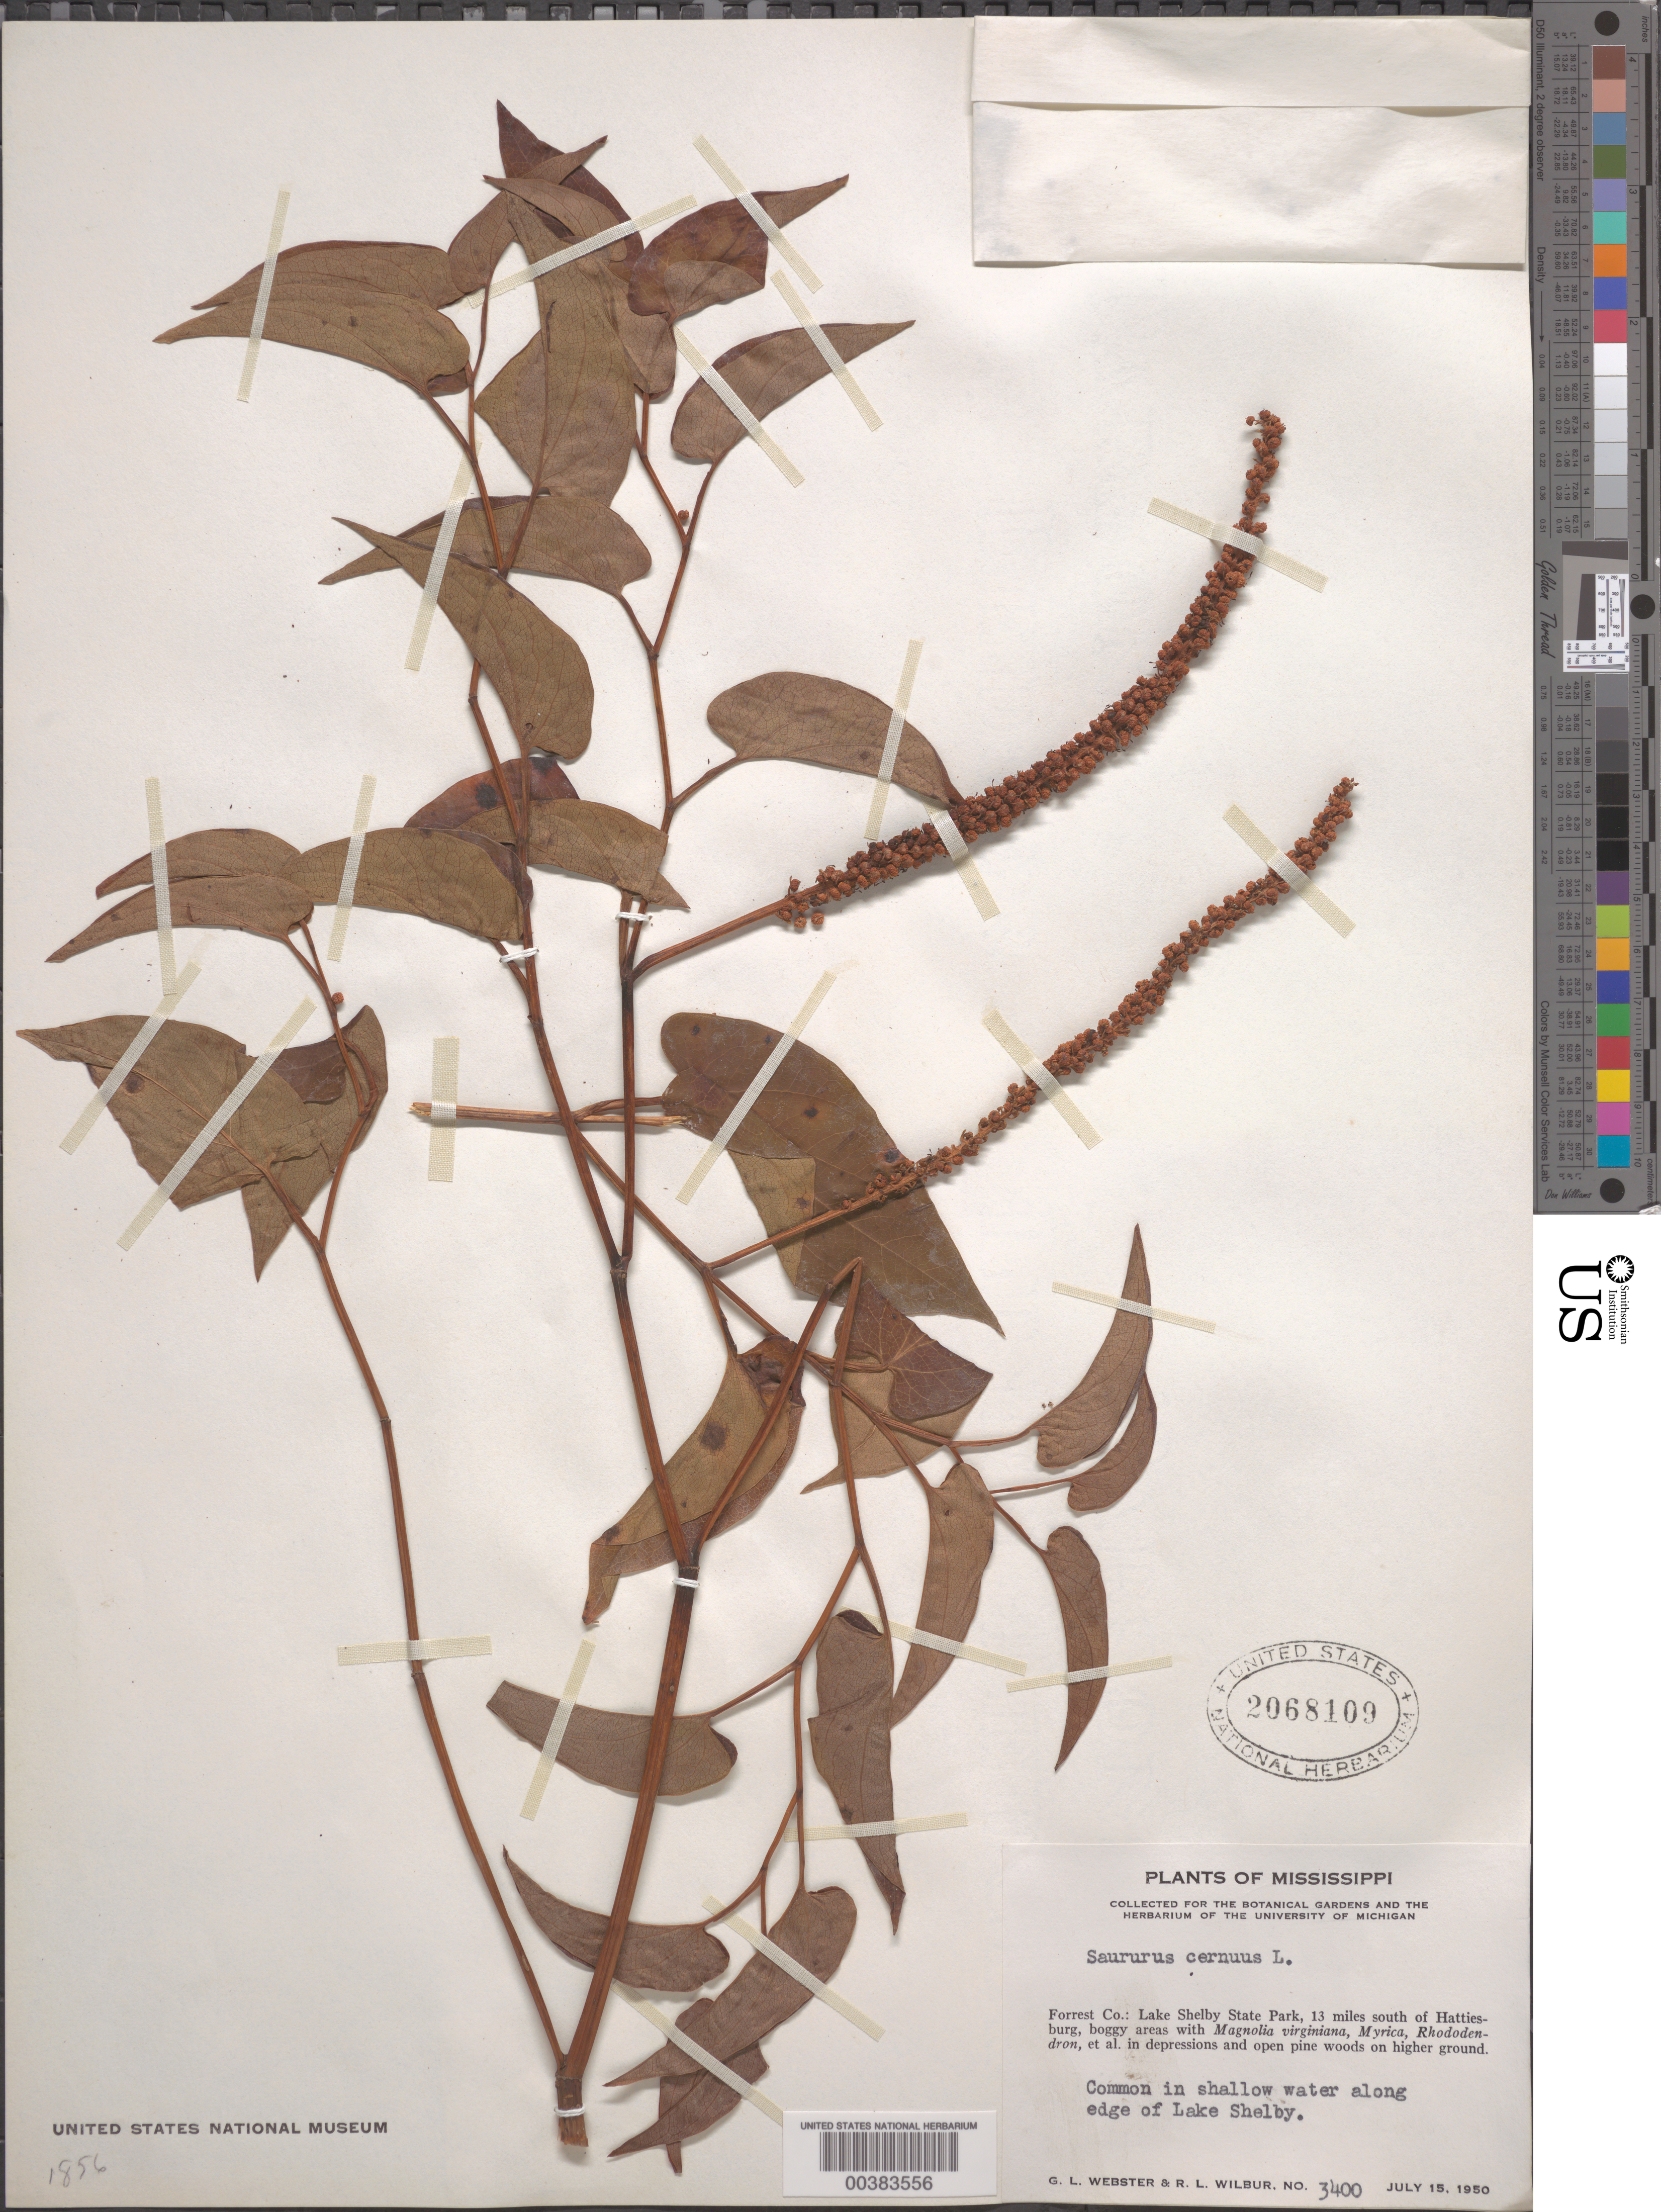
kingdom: Plantae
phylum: Tracheophyta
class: Magnoliopsida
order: Piperales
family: Saururaceae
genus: Saururus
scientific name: Saururus cernuus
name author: L.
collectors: G. L. Webster & R. L. Wilbur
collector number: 3400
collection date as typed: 15 Jul 1950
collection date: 1950-07-15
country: United States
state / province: Mississippi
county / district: Forrest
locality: Lake shelby state park, s of hattiesburg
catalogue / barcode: US 2068109